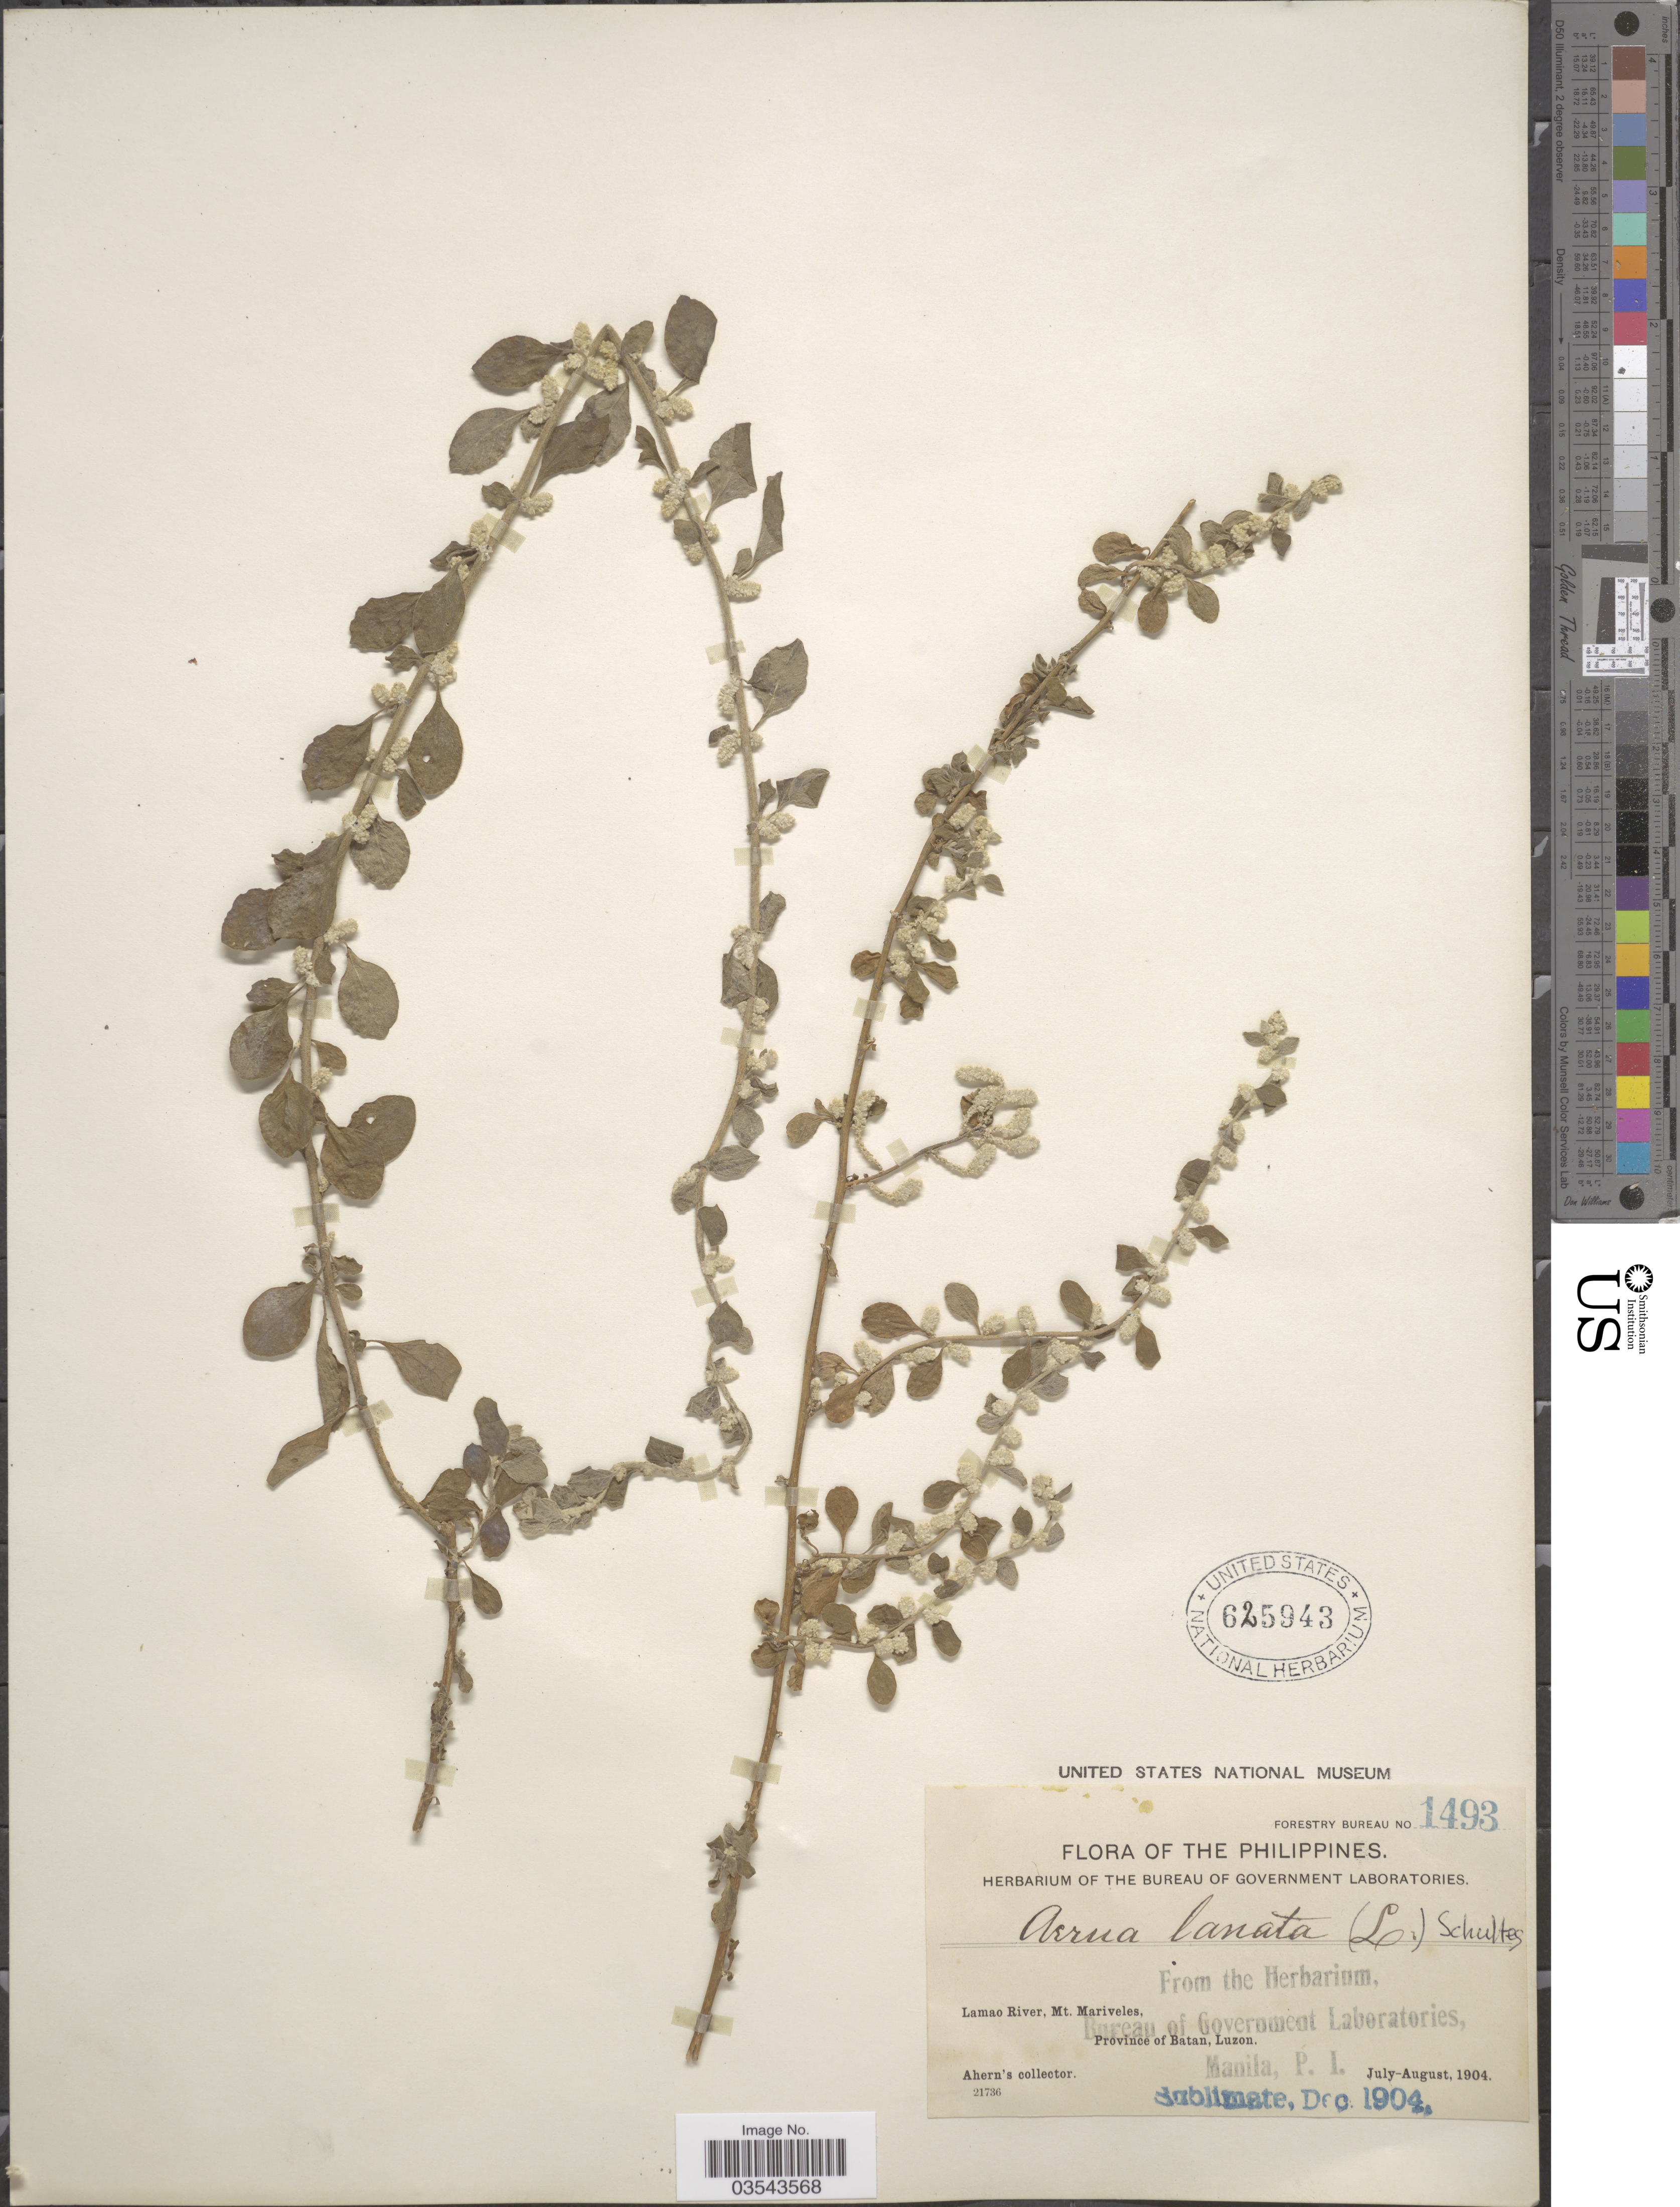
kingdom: Plantae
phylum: Tracheophyta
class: Magnoliopsida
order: Caryophyllales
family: Amaranthaceae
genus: Ouret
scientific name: Ouret lanata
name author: (L.) Kuntze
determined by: U.S. National Herbarium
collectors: Ahern's collector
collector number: Forestry Bureau 1493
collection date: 1904-07/1904-08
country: Philippines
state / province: Central Luzon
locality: Lamao River, Mt. Mariveles. Province of Batan, Luzon.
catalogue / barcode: US 625943